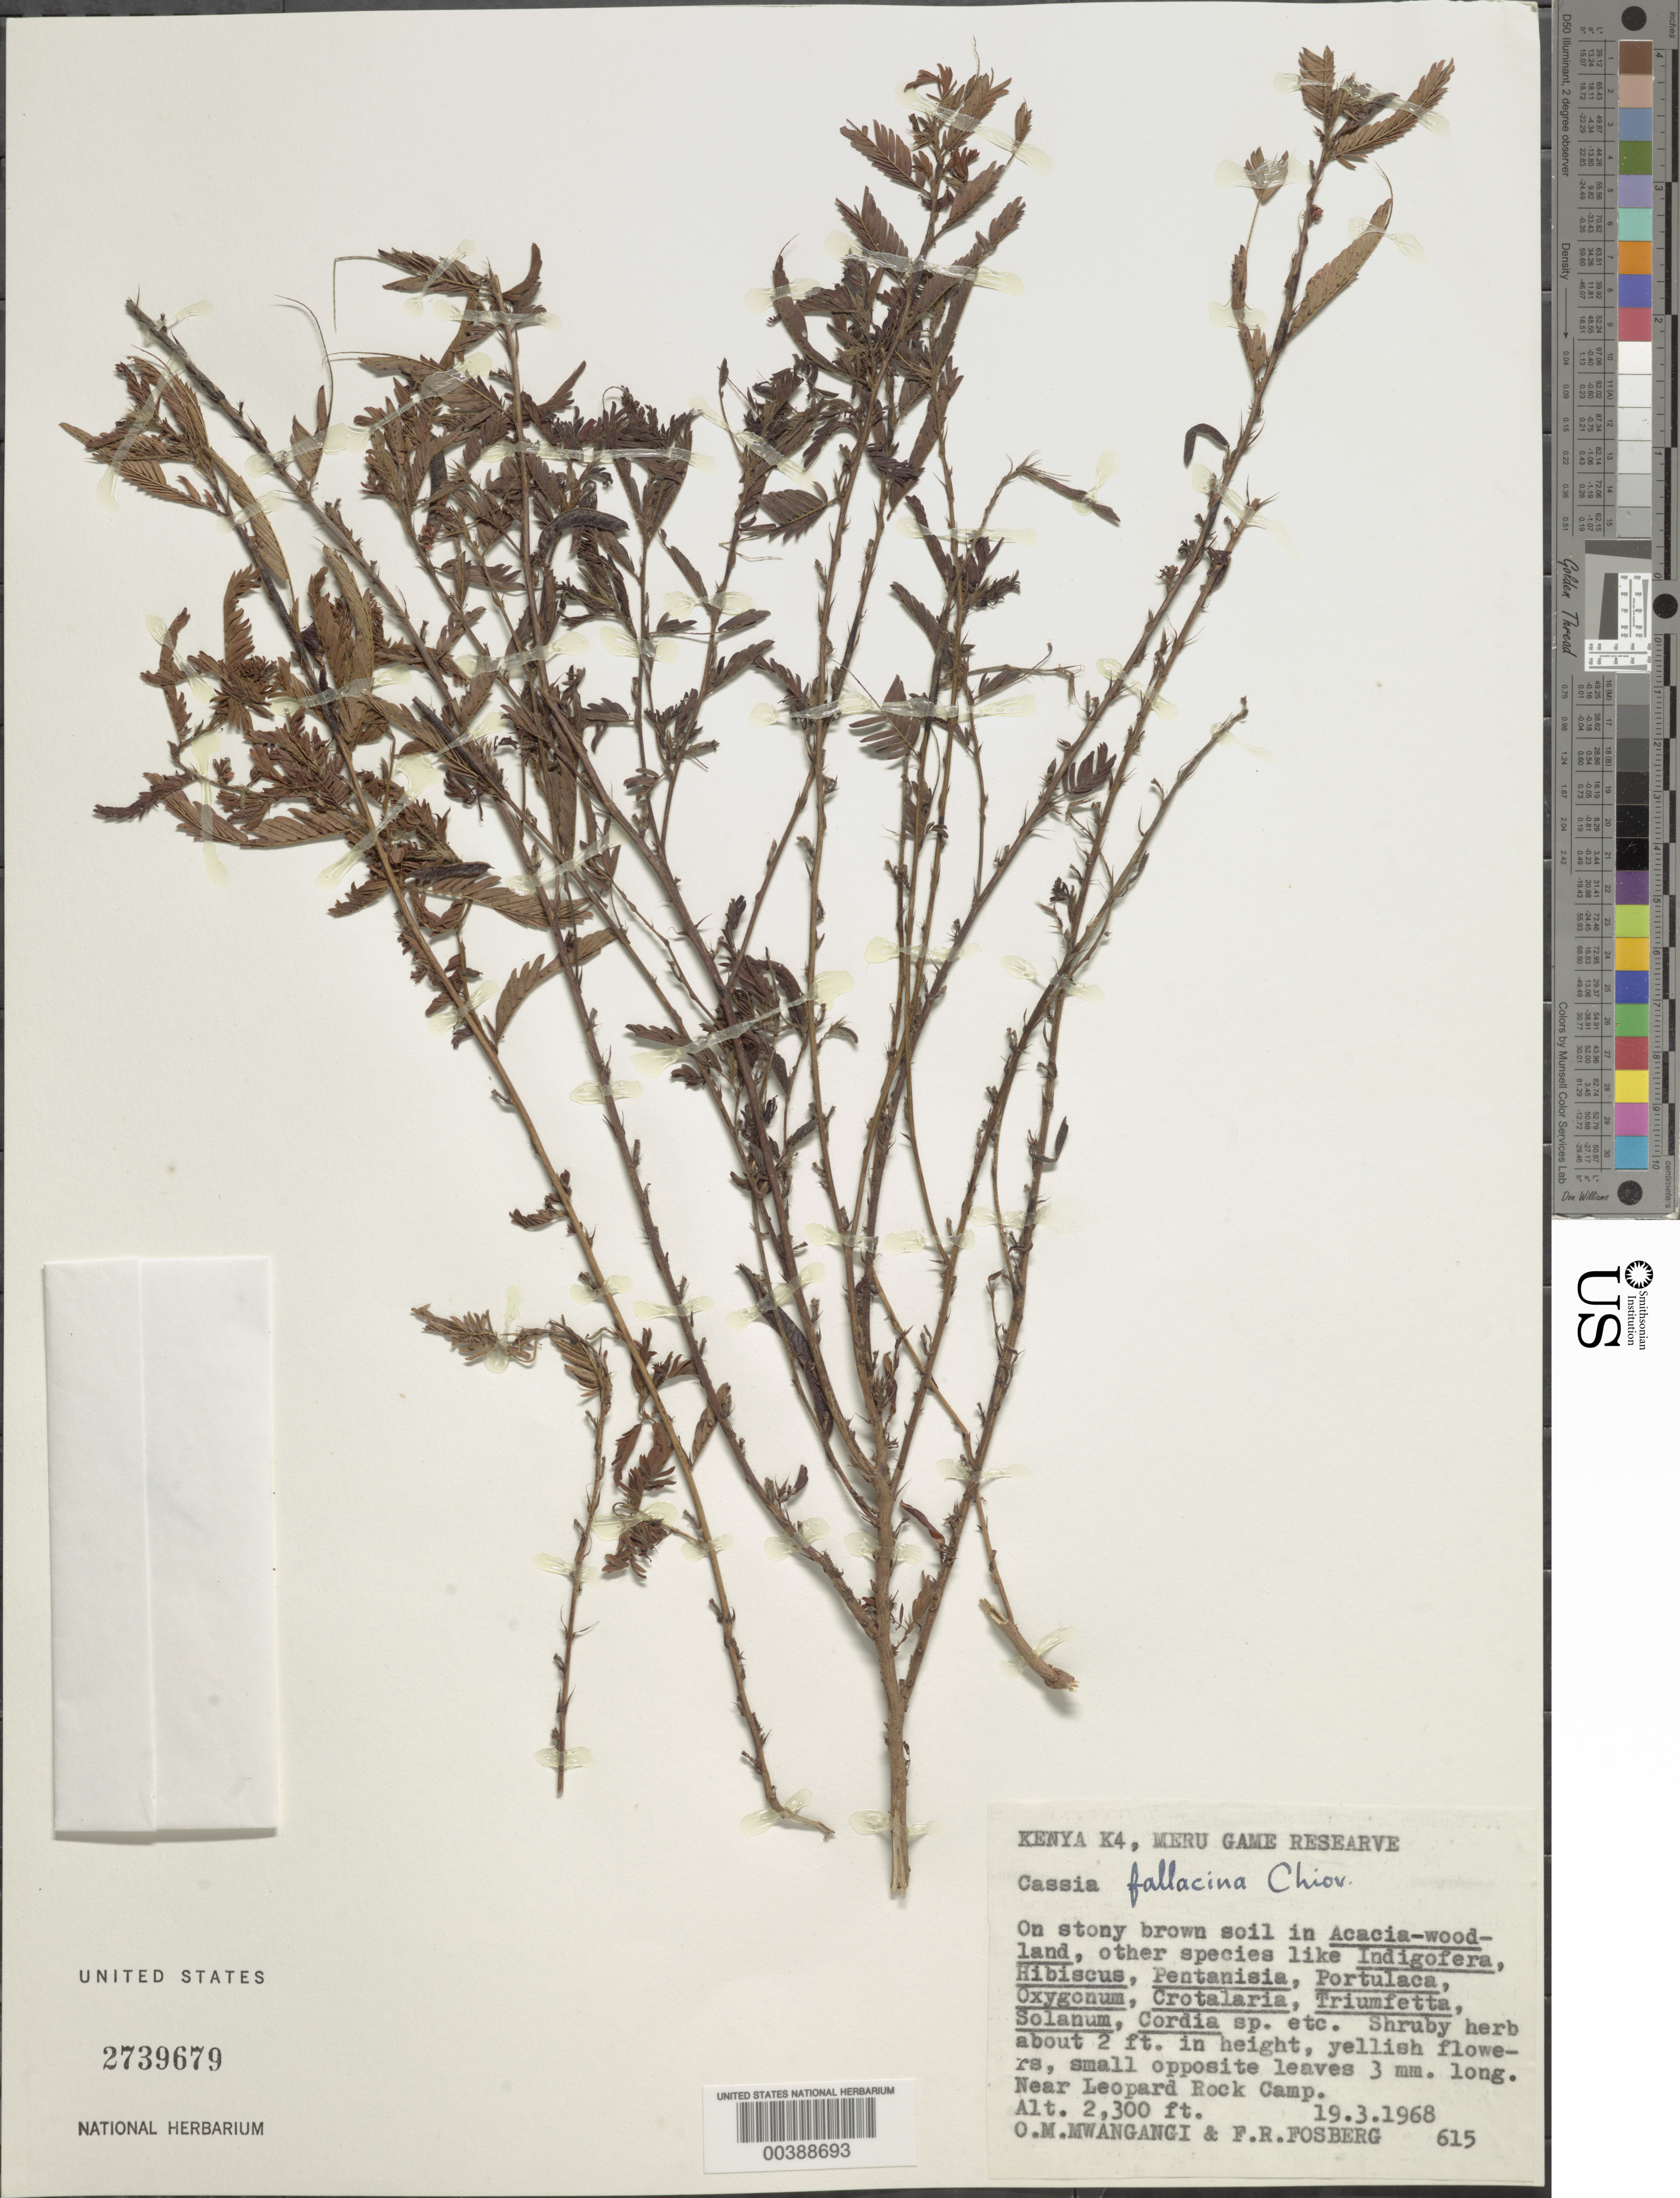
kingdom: Plantae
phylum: Tracheophyta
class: Magnoliopsida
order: Fabales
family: Fabaceae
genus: Chamaecrista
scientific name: Chamaecrista fallacina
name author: (Chiov.) Lock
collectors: O. M. Mwangangi & F. R. Fosberg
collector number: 615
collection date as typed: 19 Mar 1968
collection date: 1968-03-19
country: Kenya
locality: Meru game reserve; near leopard rock camp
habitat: On stony brown soil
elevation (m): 701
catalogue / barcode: US 2739679